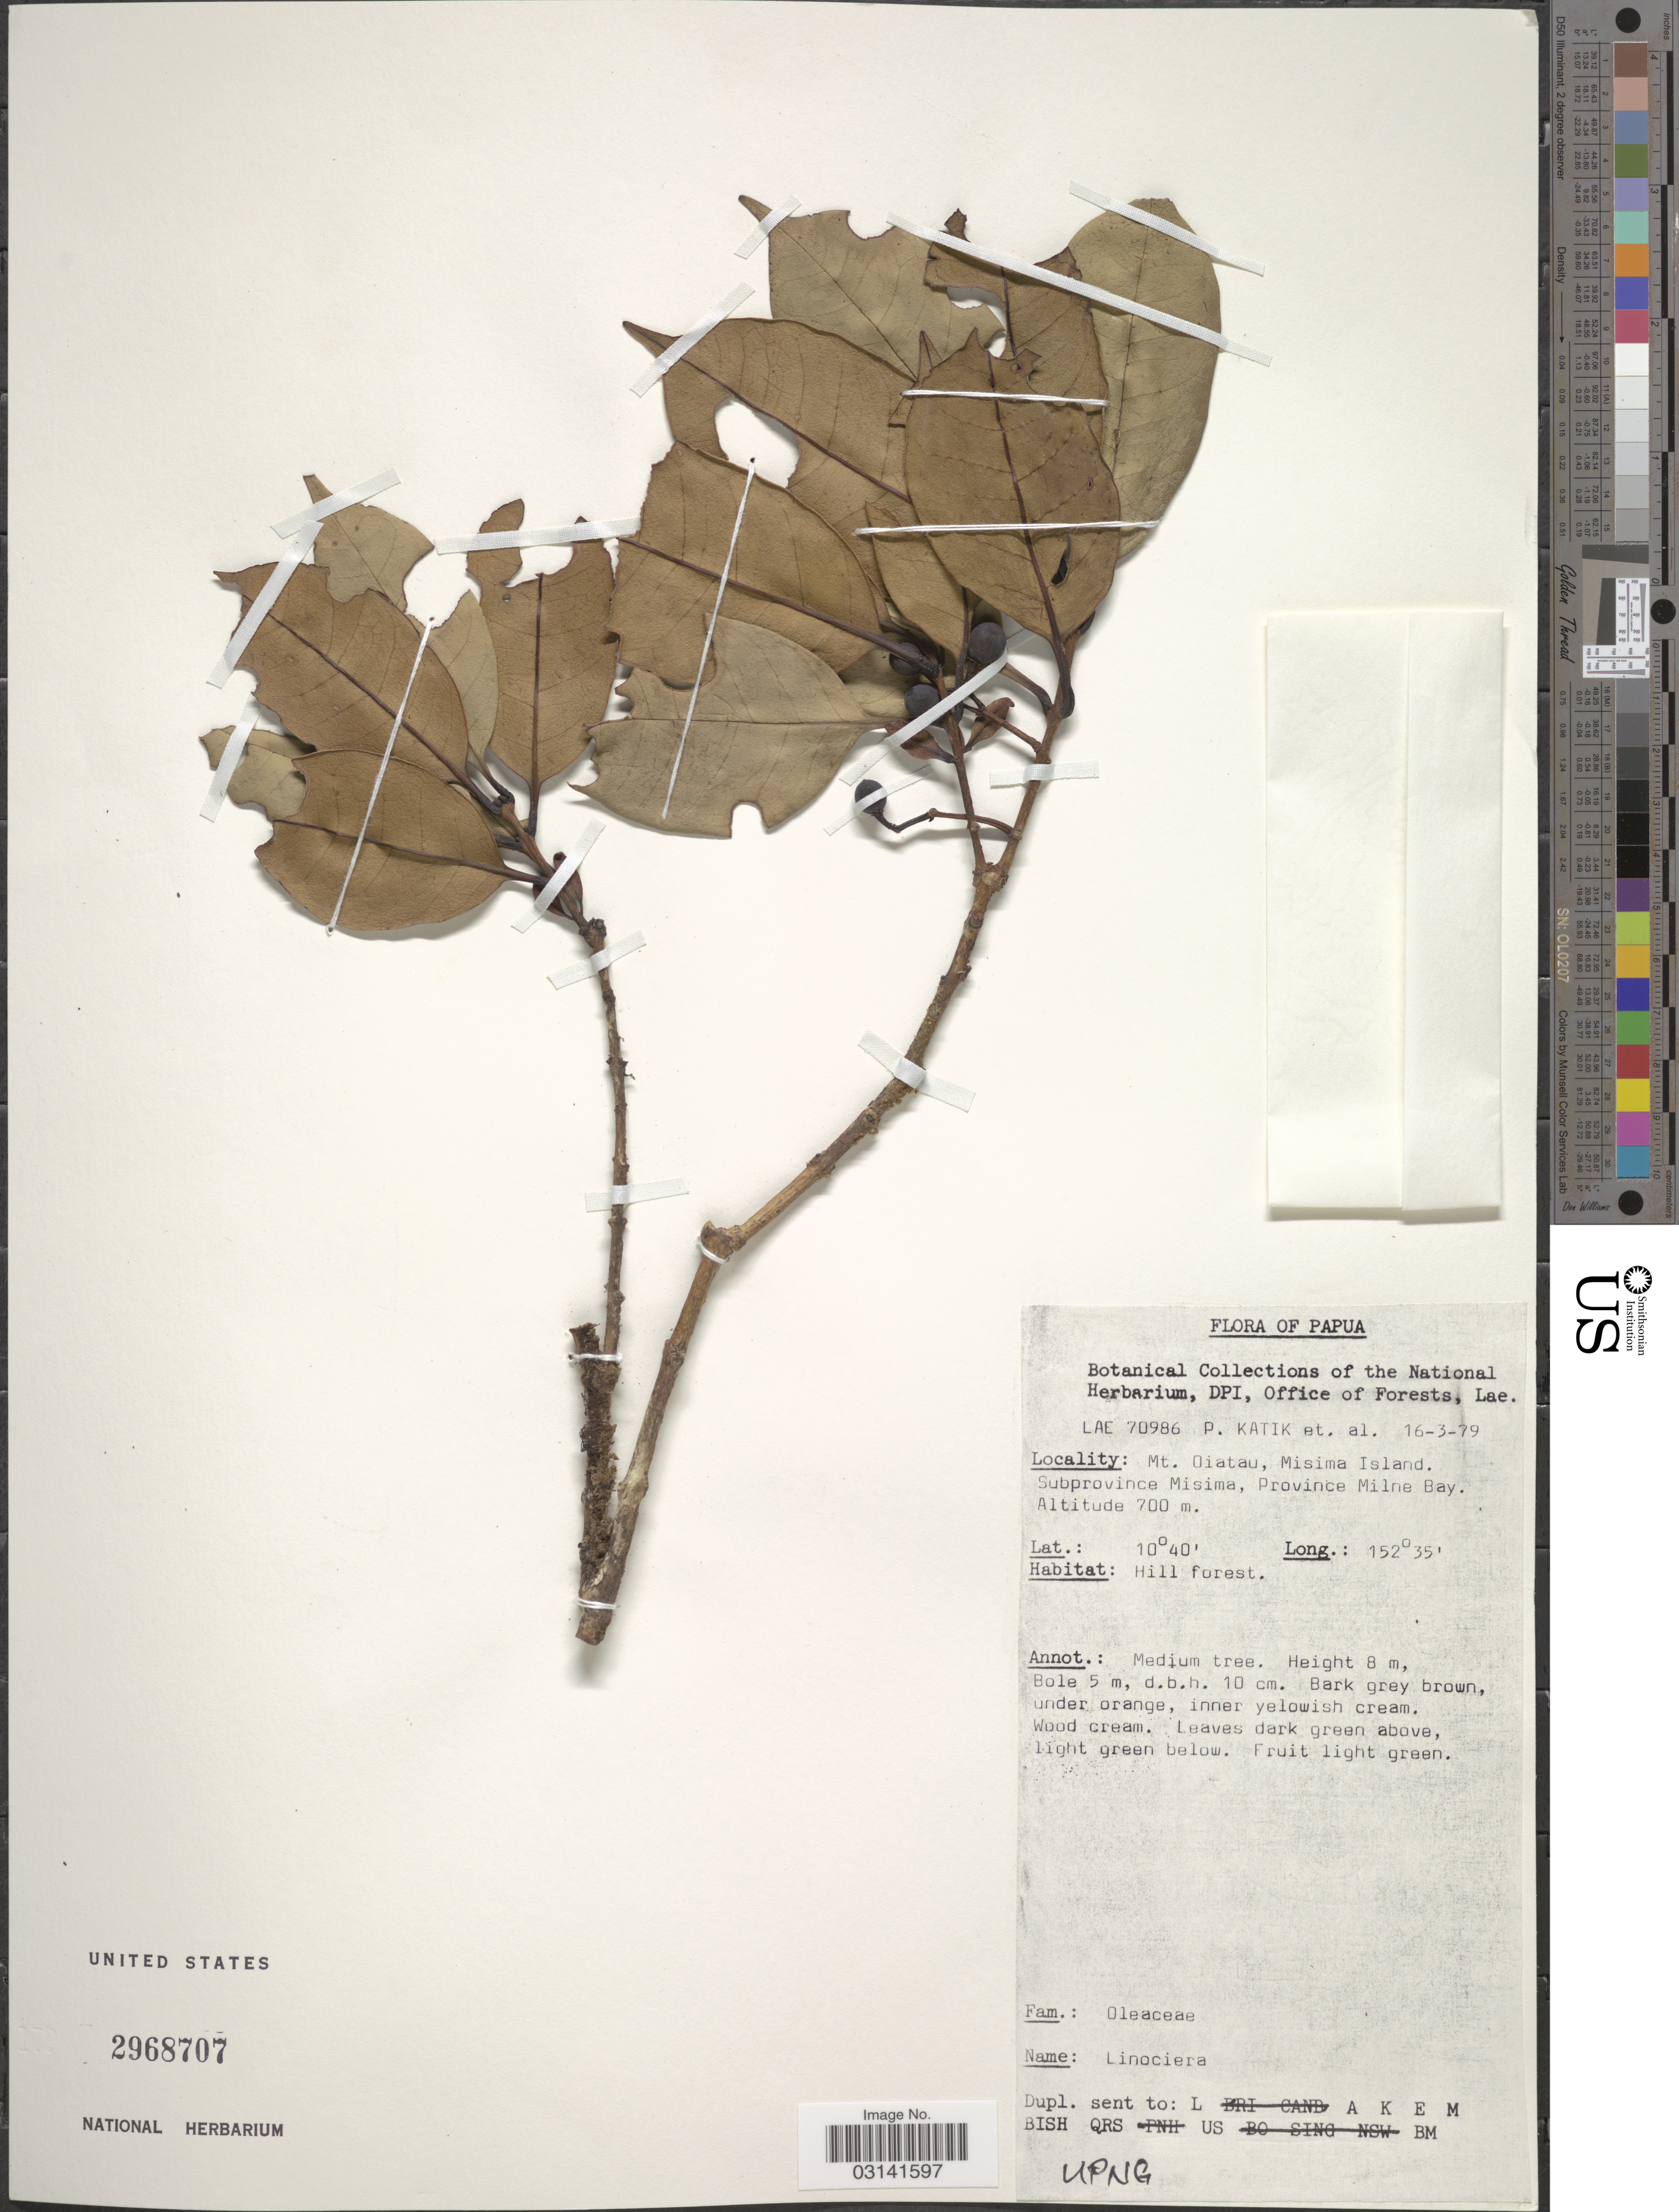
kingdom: Plantae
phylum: Tracheophyta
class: Magnoliopsida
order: Lamiales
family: Oleaceae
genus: Linociera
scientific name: Linociera sp.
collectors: P. Katik & et al.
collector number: LAE 70986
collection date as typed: Transcribed d/m/y: 16/3/79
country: Papua New Guinea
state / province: Milne Bay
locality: Mt. Oiatau, Misima Island. Subprovince Misima.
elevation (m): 700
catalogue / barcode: US 2968707